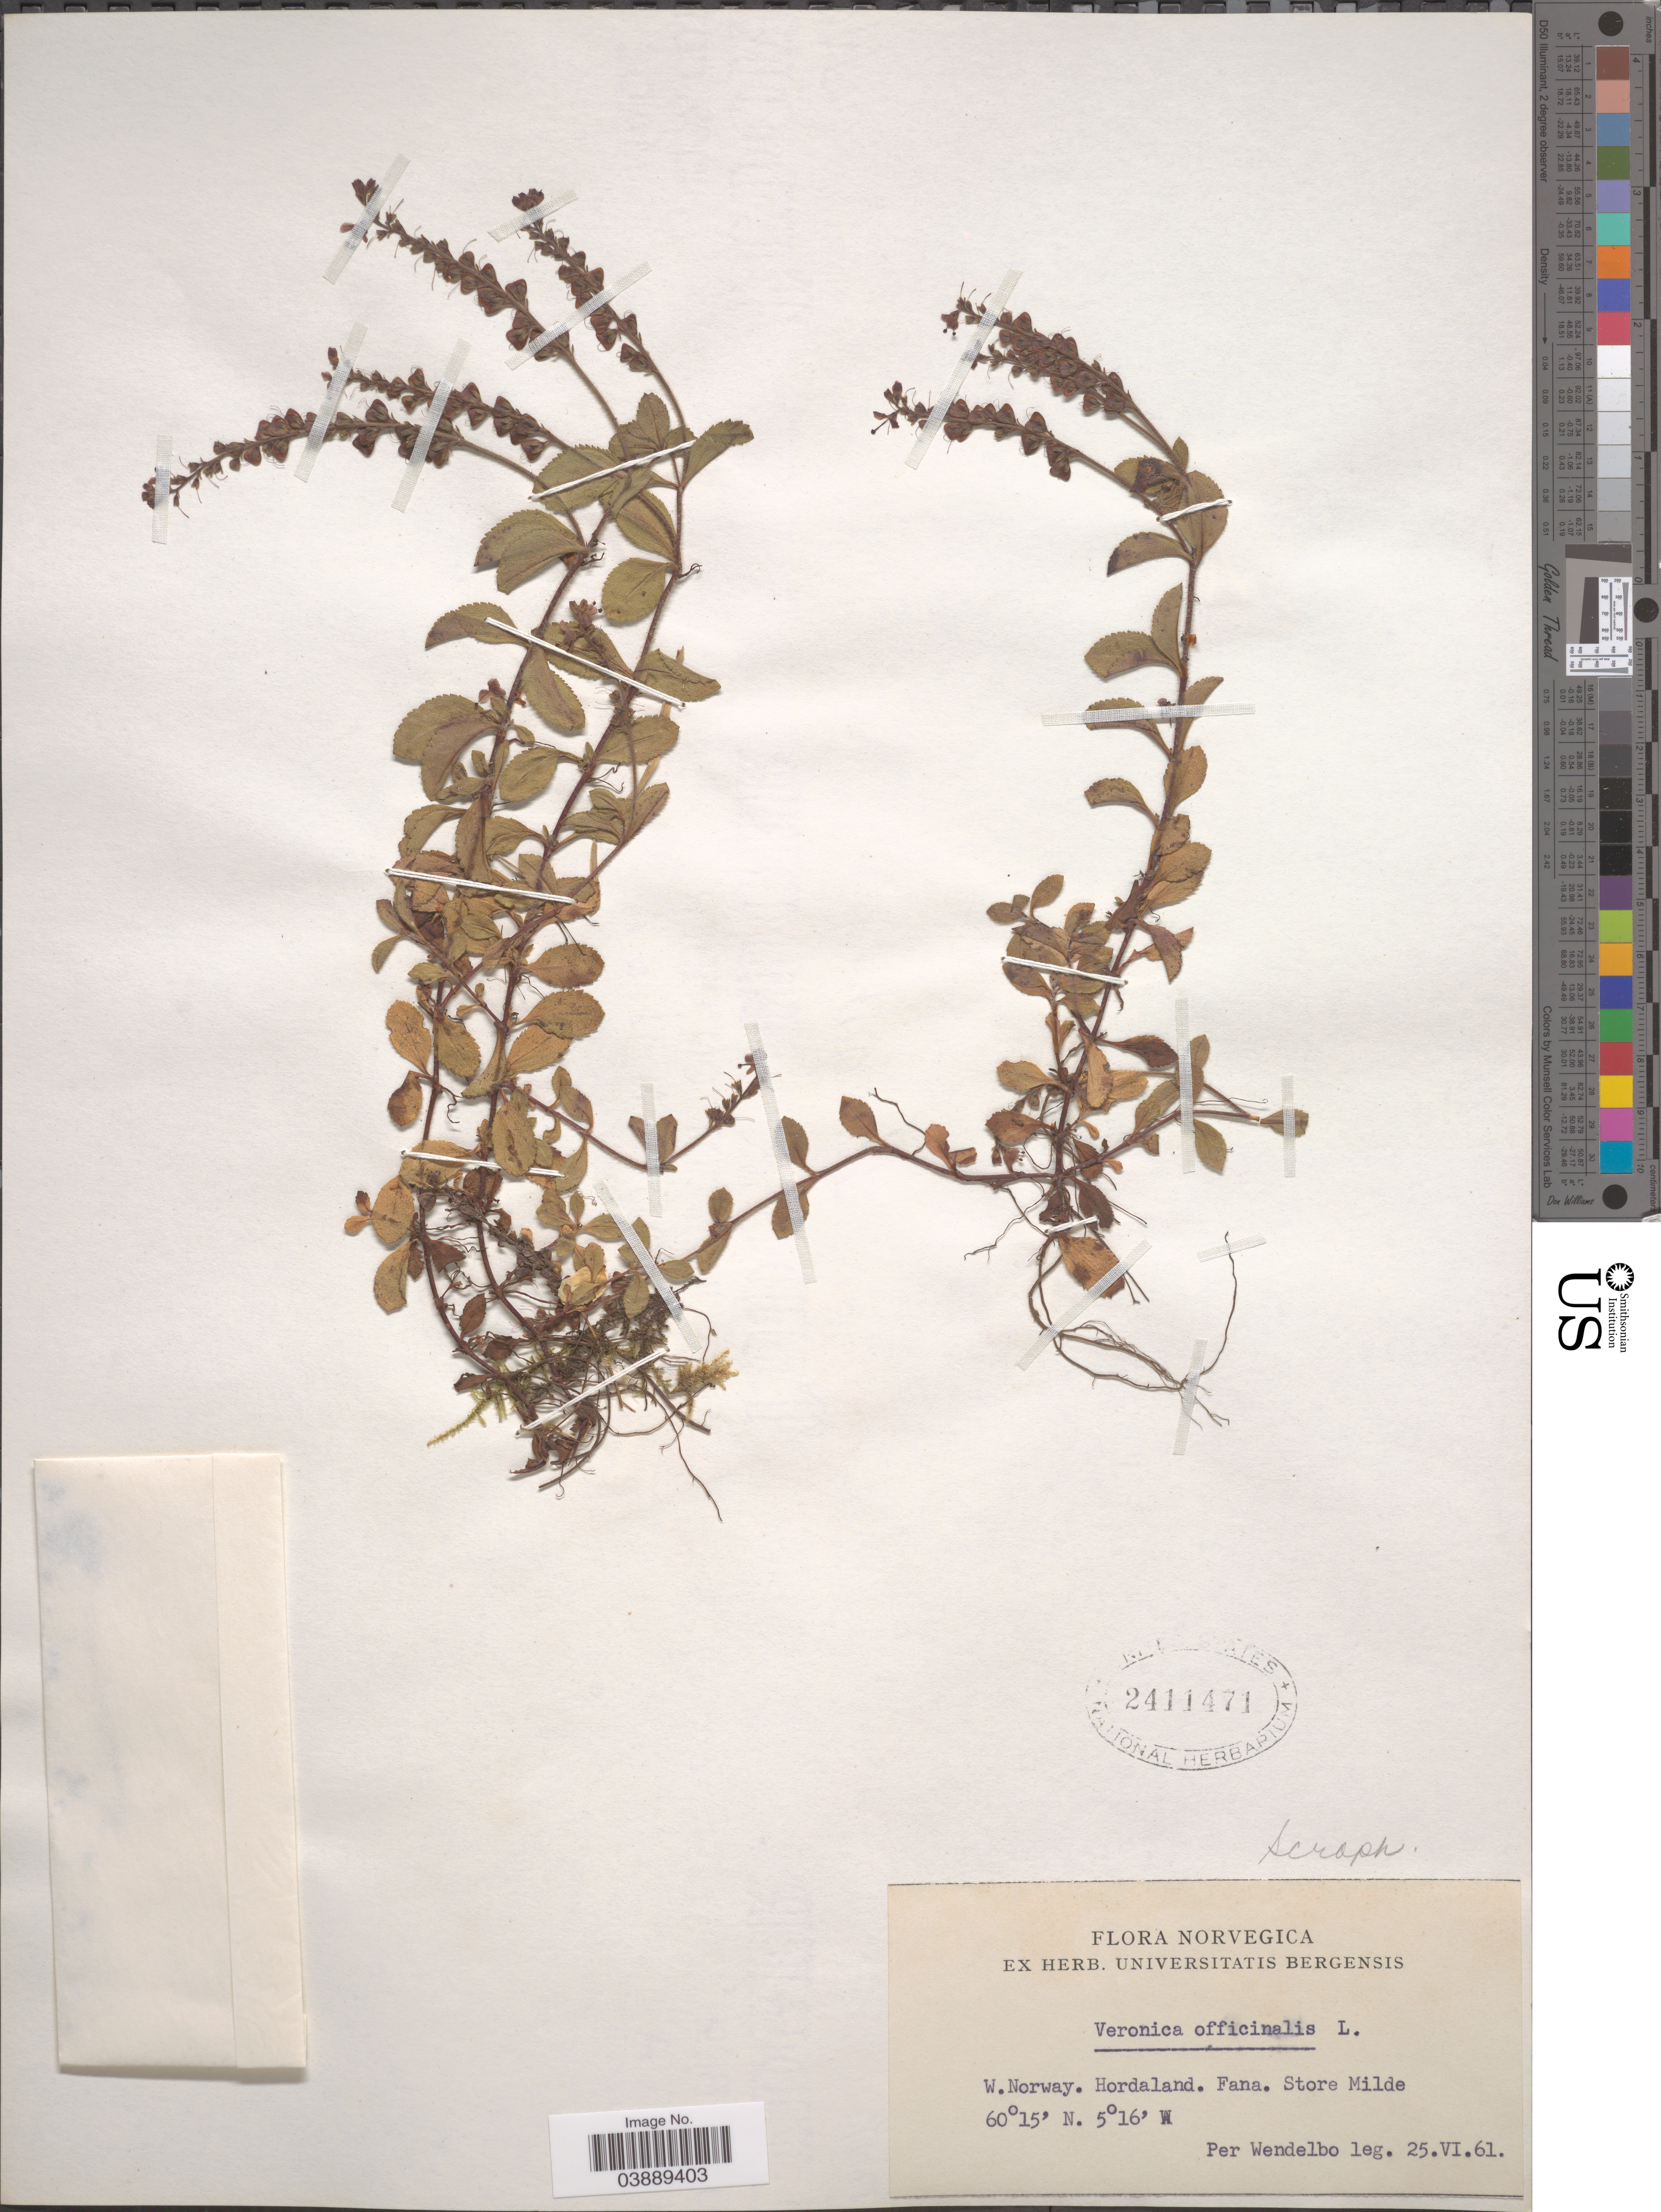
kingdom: Plantae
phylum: Tracheophyta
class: Magnoliopsida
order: Lamiales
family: Plantaginaceae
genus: Veronica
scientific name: Veronica officinalis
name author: L.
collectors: P. Wendelbo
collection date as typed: Transcribed d/m/y: 25/6/61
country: Norway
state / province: Hordaland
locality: W. Norway. Fana. Store Milde.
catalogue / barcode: US 2411471